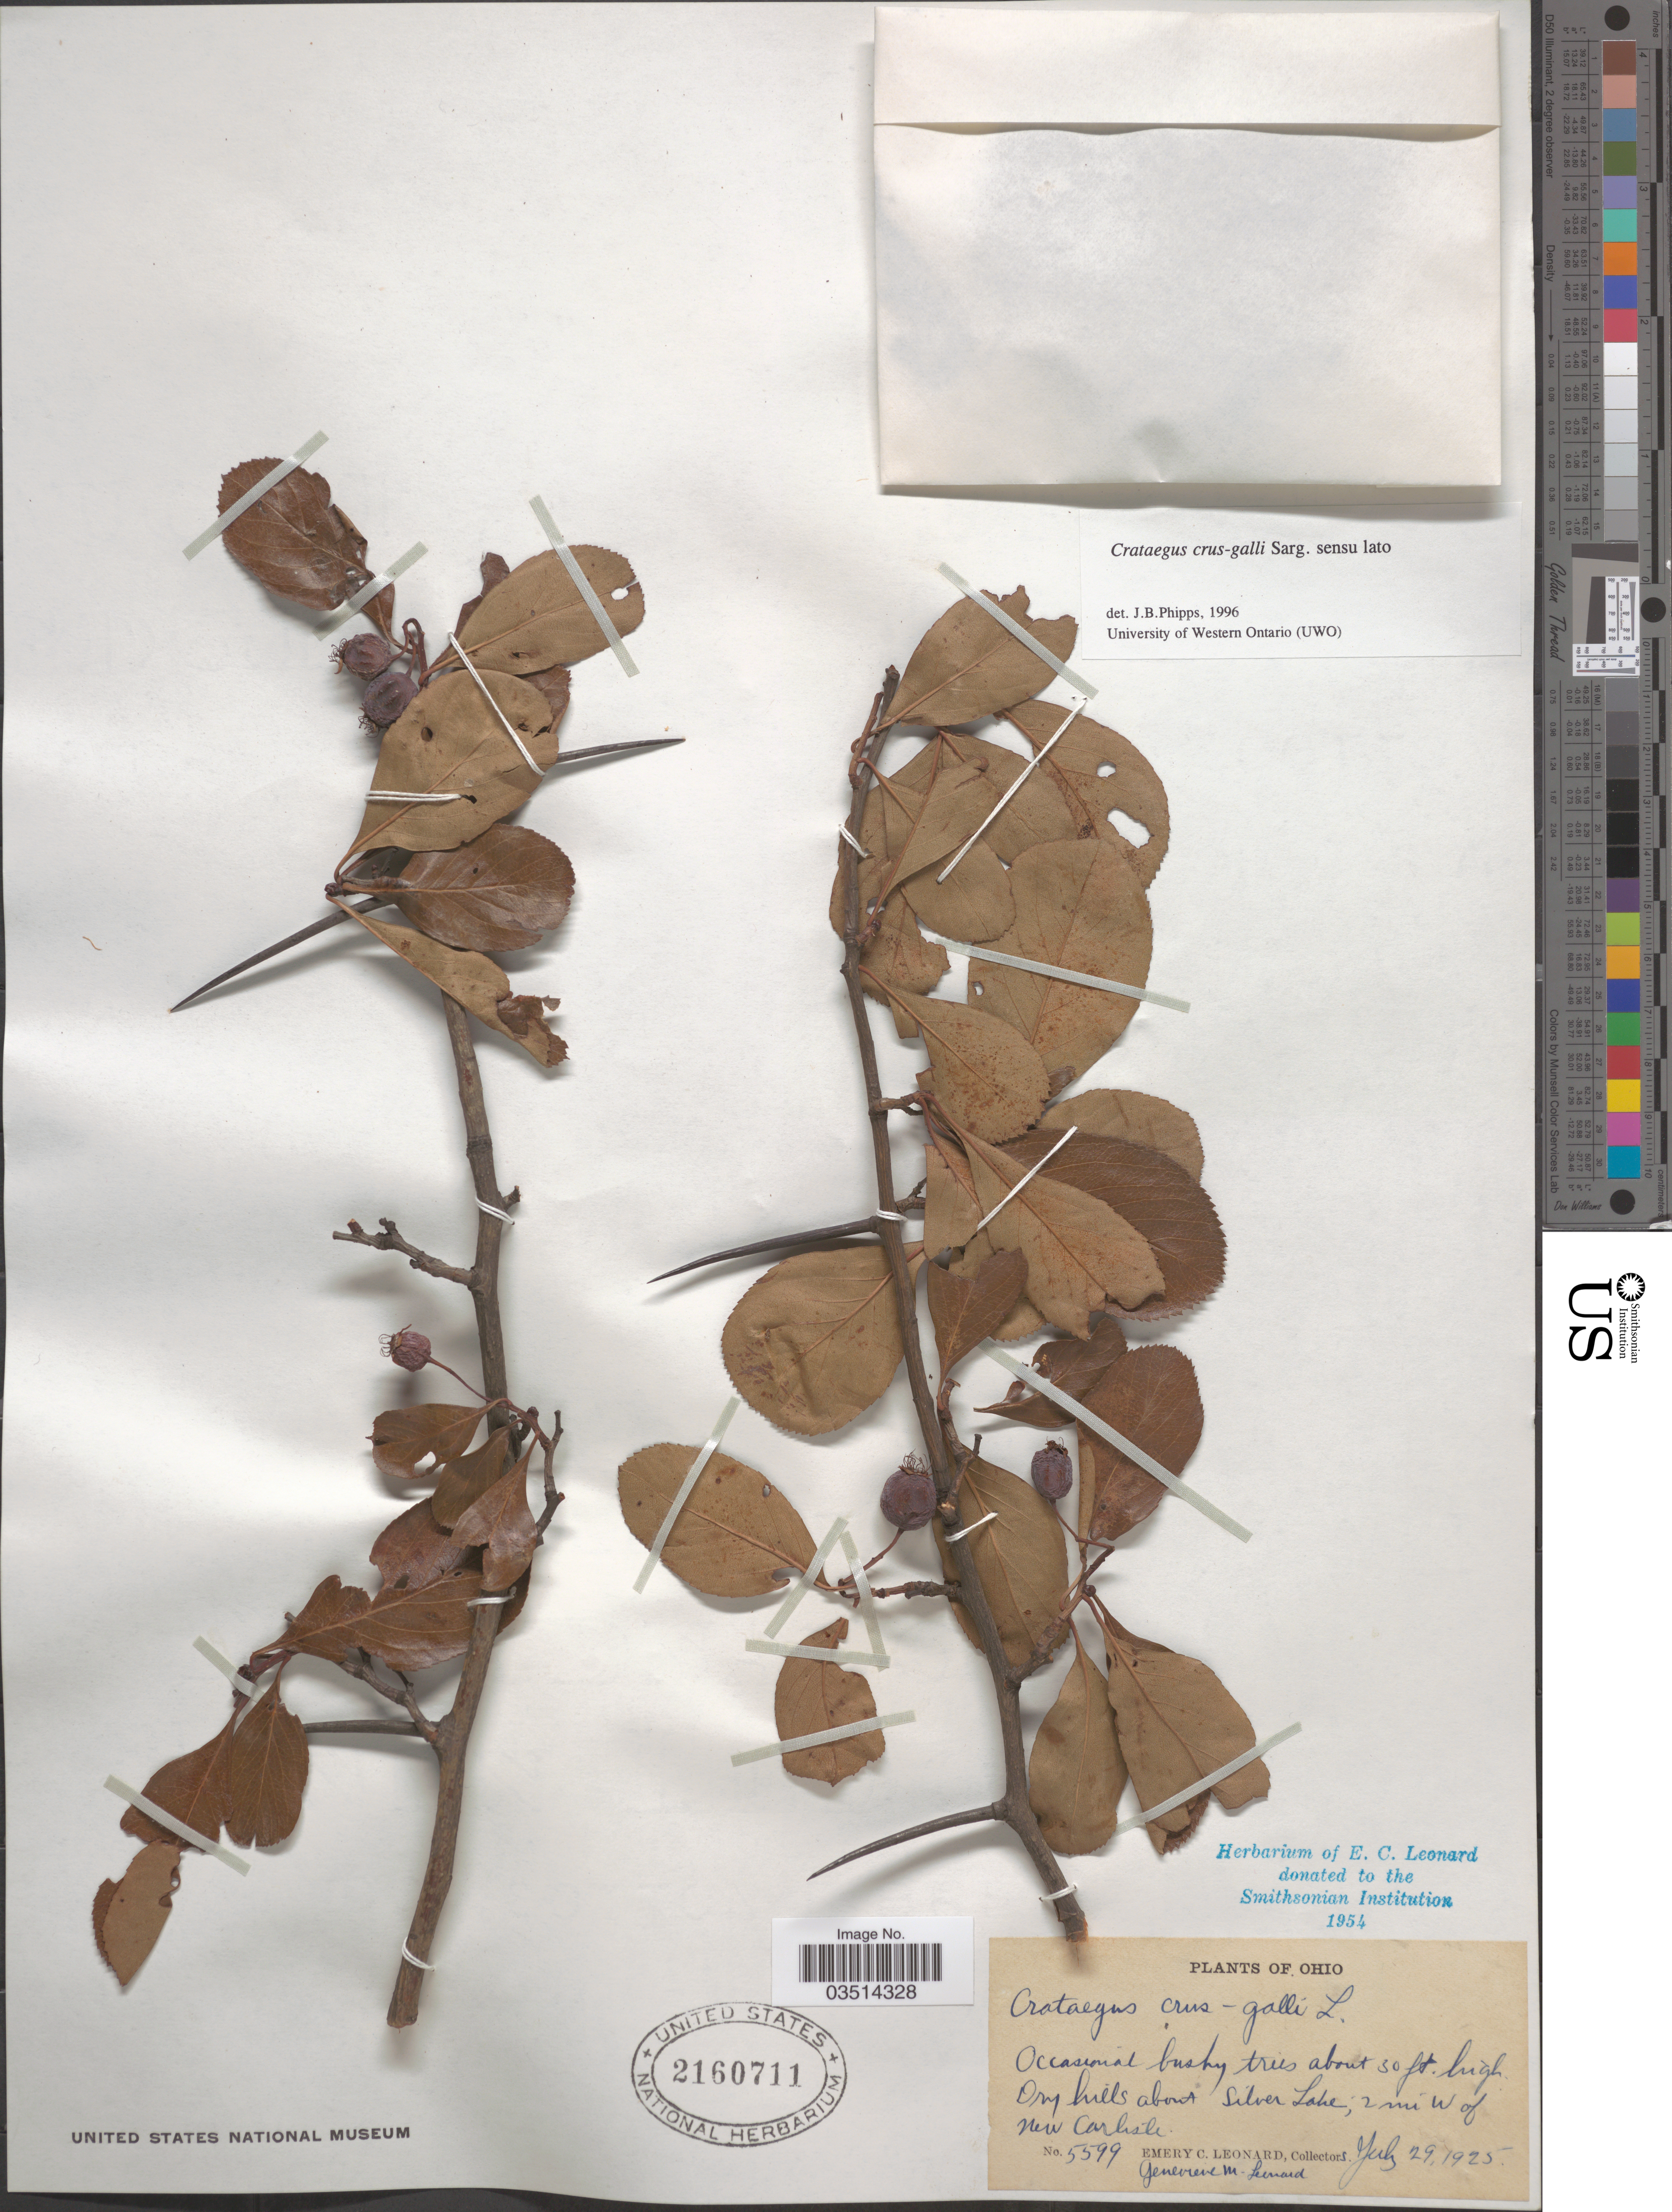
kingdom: Plantae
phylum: Tracheophyta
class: Magnoliopsida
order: Rosales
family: Rosaceae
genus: Crataegus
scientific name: Crataegus crus-galli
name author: L.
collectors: E. C. Leonard & G. M. Leonard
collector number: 5599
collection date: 1925-07-29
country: United States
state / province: Ohio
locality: Dry hills about Silver Lake, 2 mi W of New Carlisle.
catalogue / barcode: US 2160711